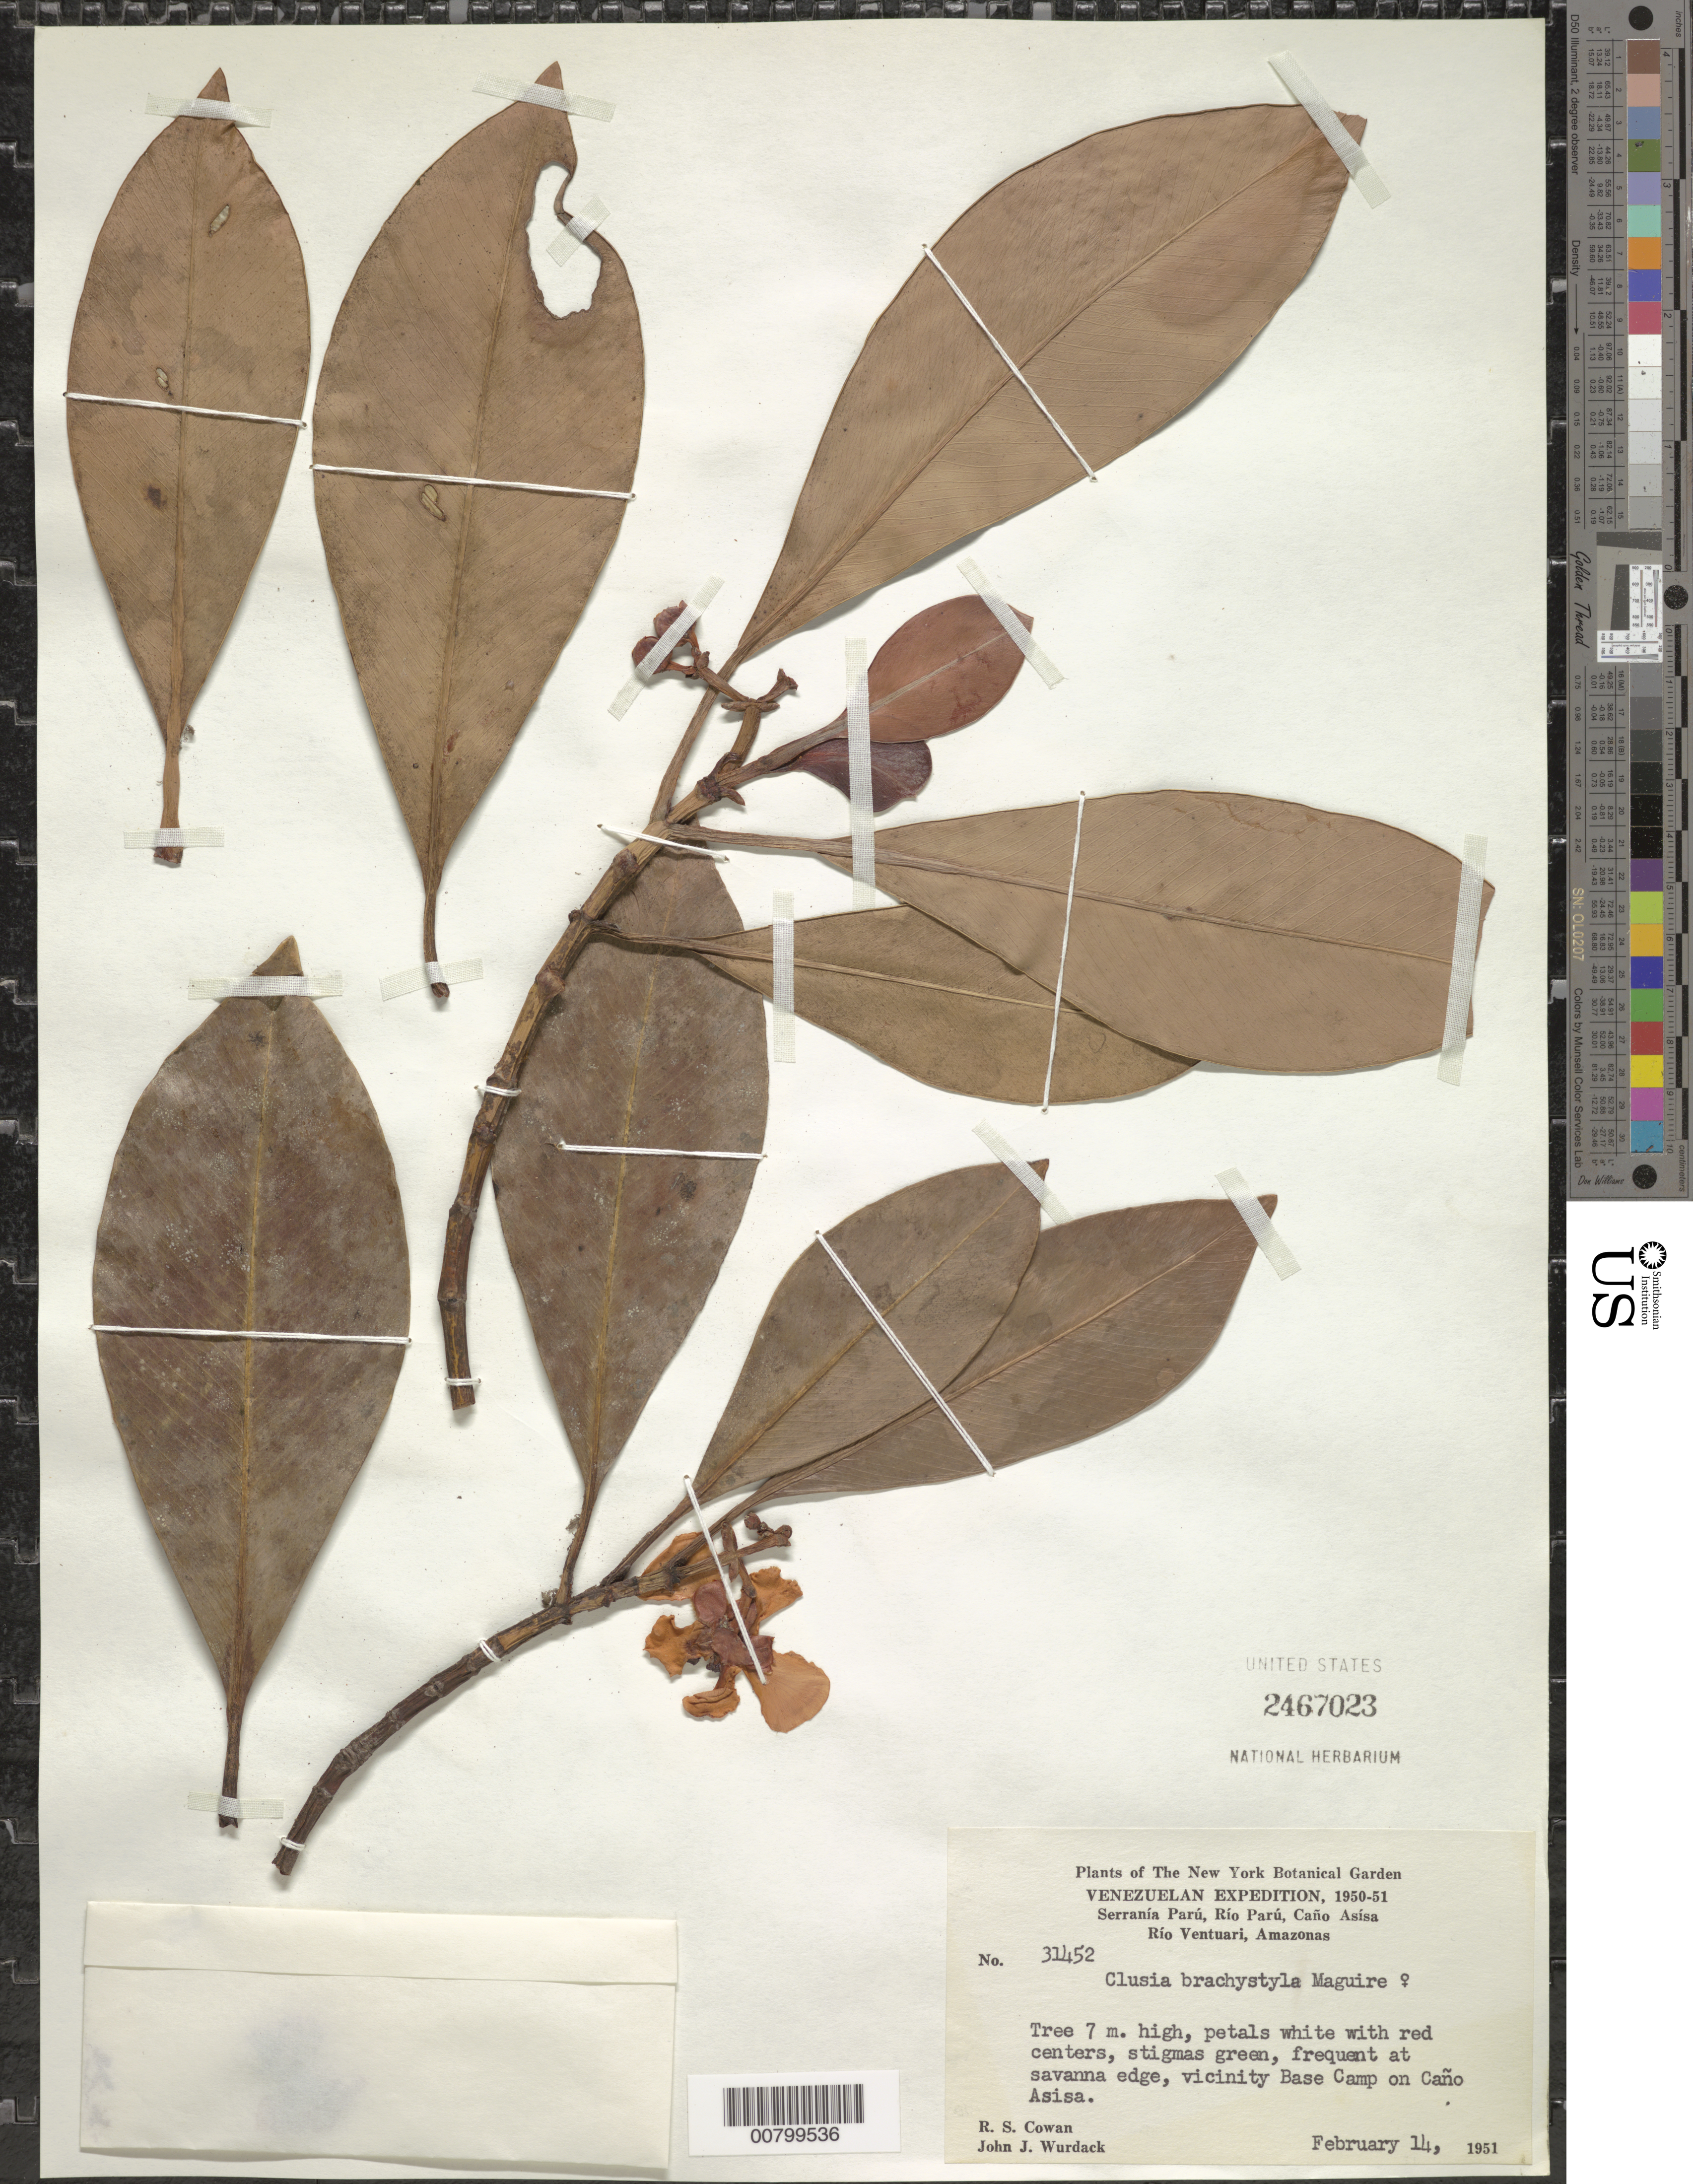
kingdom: Plantae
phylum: Tracheophyta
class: Magnoliopsida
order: Malpighiales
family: Clusiaceae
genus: Clusia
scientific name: Clusia brachystyla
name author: Maguire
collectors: R. S. Cowan & J. J. Wurdack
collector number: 31452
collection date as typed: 14-Feb-51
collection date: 1951-02-14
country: Venezuela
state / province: Amazonas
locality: Serranía Parú, Río Parú, Caño Asísa, vic of Caño camp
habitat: Savanna edge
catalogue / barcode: US 2467023